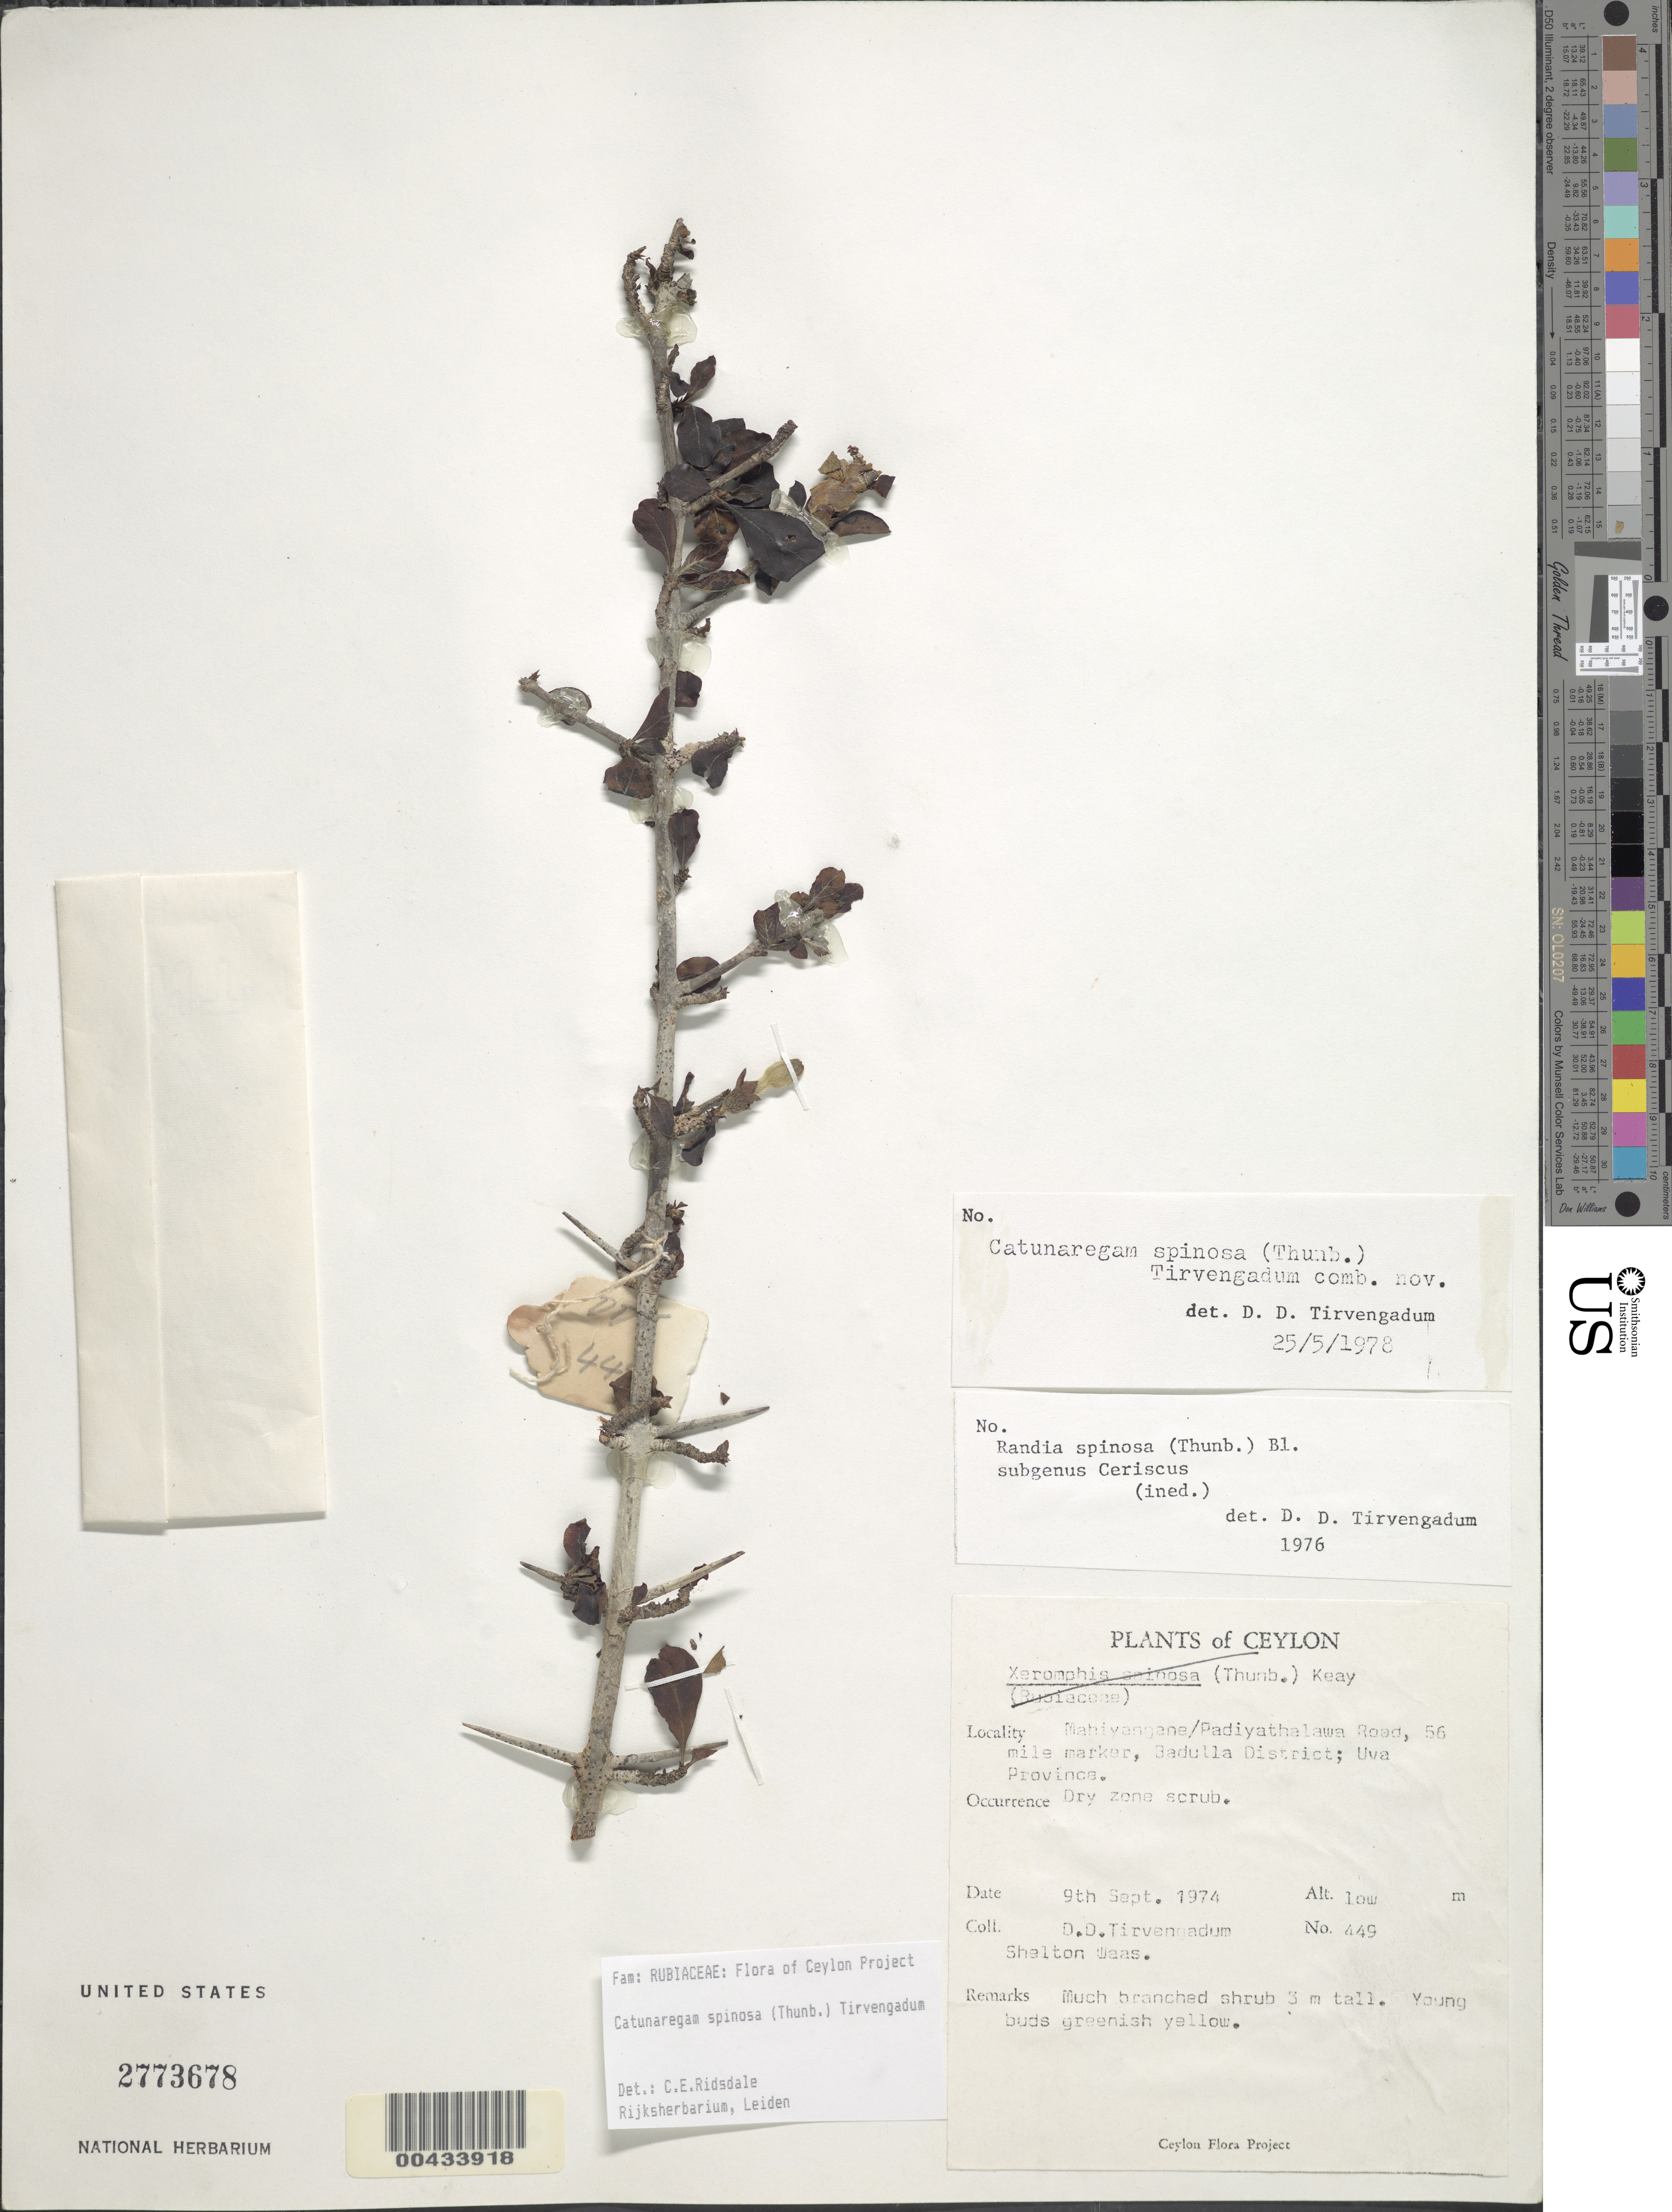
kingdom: Plantae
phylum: Tracheophyta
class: Magnoliopsida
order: Gentianales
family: Rubiaceae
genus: Catunaregam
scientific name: Catunaregam spinosa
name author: (Thunb.) Tirveng.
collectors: D. Tirvengadum & S. Waas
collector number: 449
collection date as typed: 09 Sep 1974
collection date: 1974-09-09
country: Sri Lanka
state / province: Uva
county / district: Badulla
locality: Mahiyangane-Padiyathalawa Rd., 56 mi marker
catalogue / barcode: US 2773678